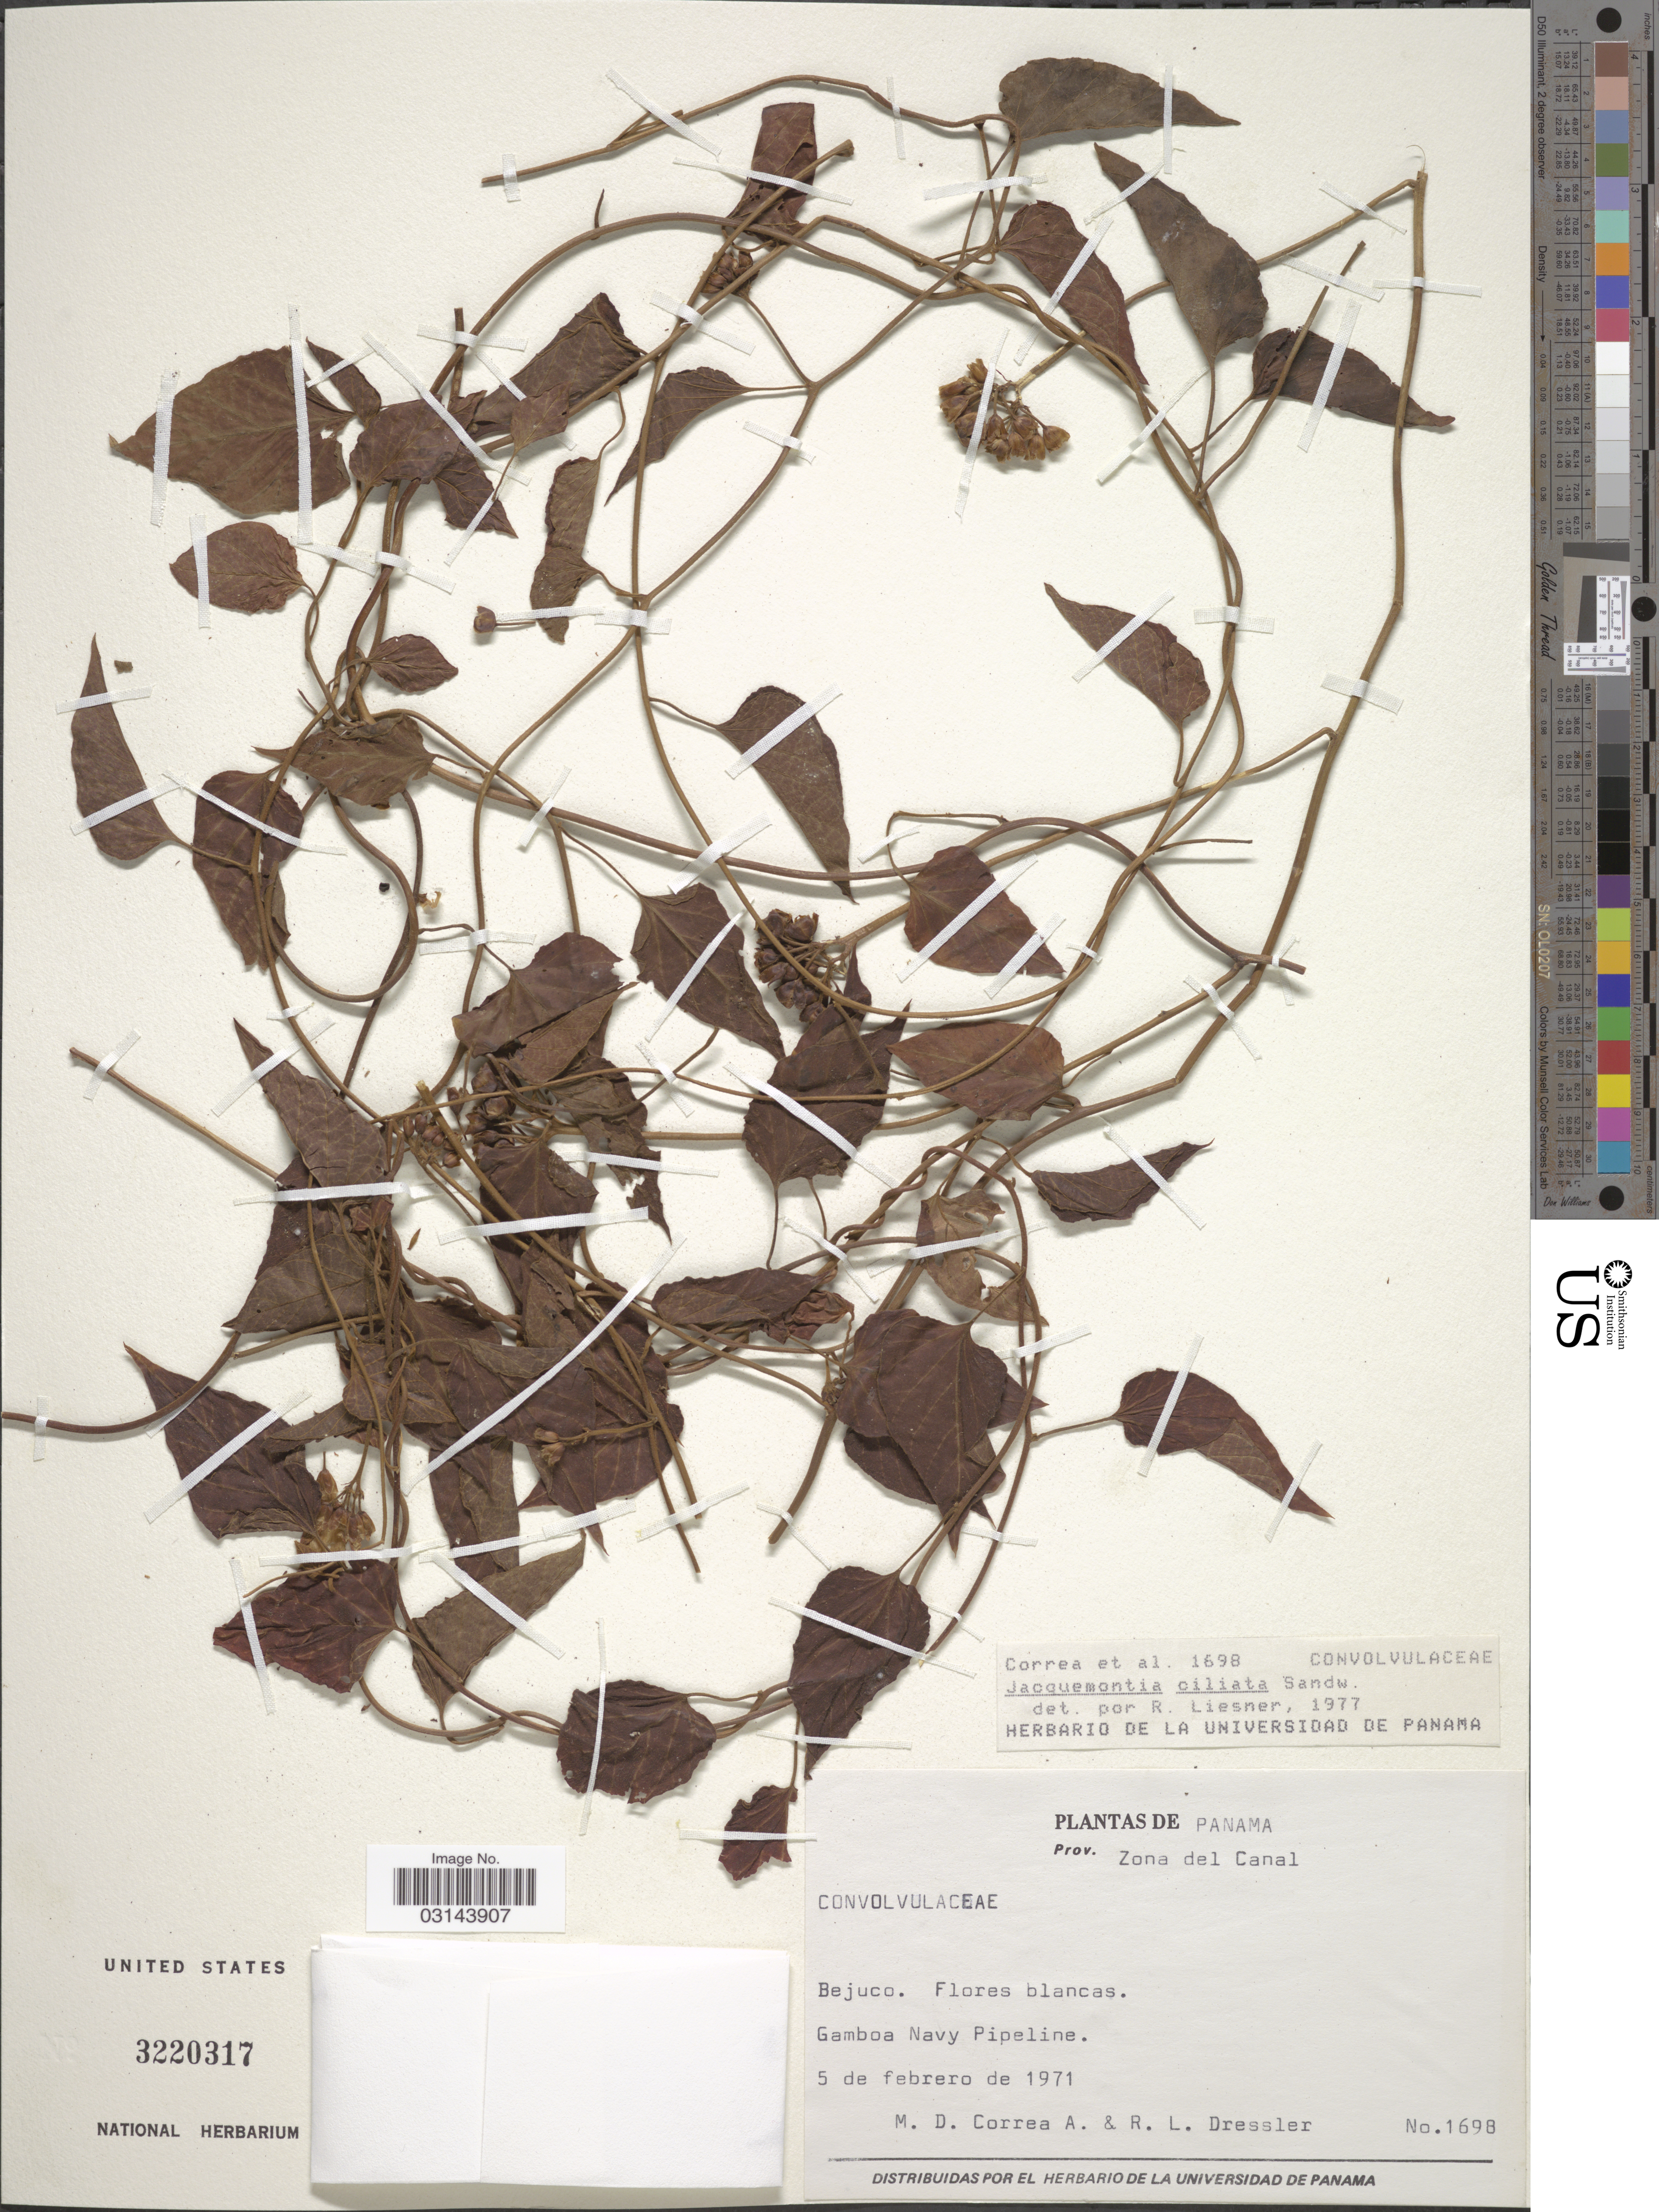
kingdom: Plantae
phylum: Tracheophyta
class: Magnoliopsida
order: Solanales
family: Convolvulaceae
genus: Jacquemontia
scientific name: Jacquemontia ciliata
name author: Sandwith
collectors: M. D. Corrêa-A. & R. Dressler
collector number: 1698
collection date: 1971-02-05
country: Panama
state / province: Colón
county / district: Canal Zone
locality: Prov. Zona del Canal. Gamboa Navy Pipeline.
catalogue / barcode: US 3220317